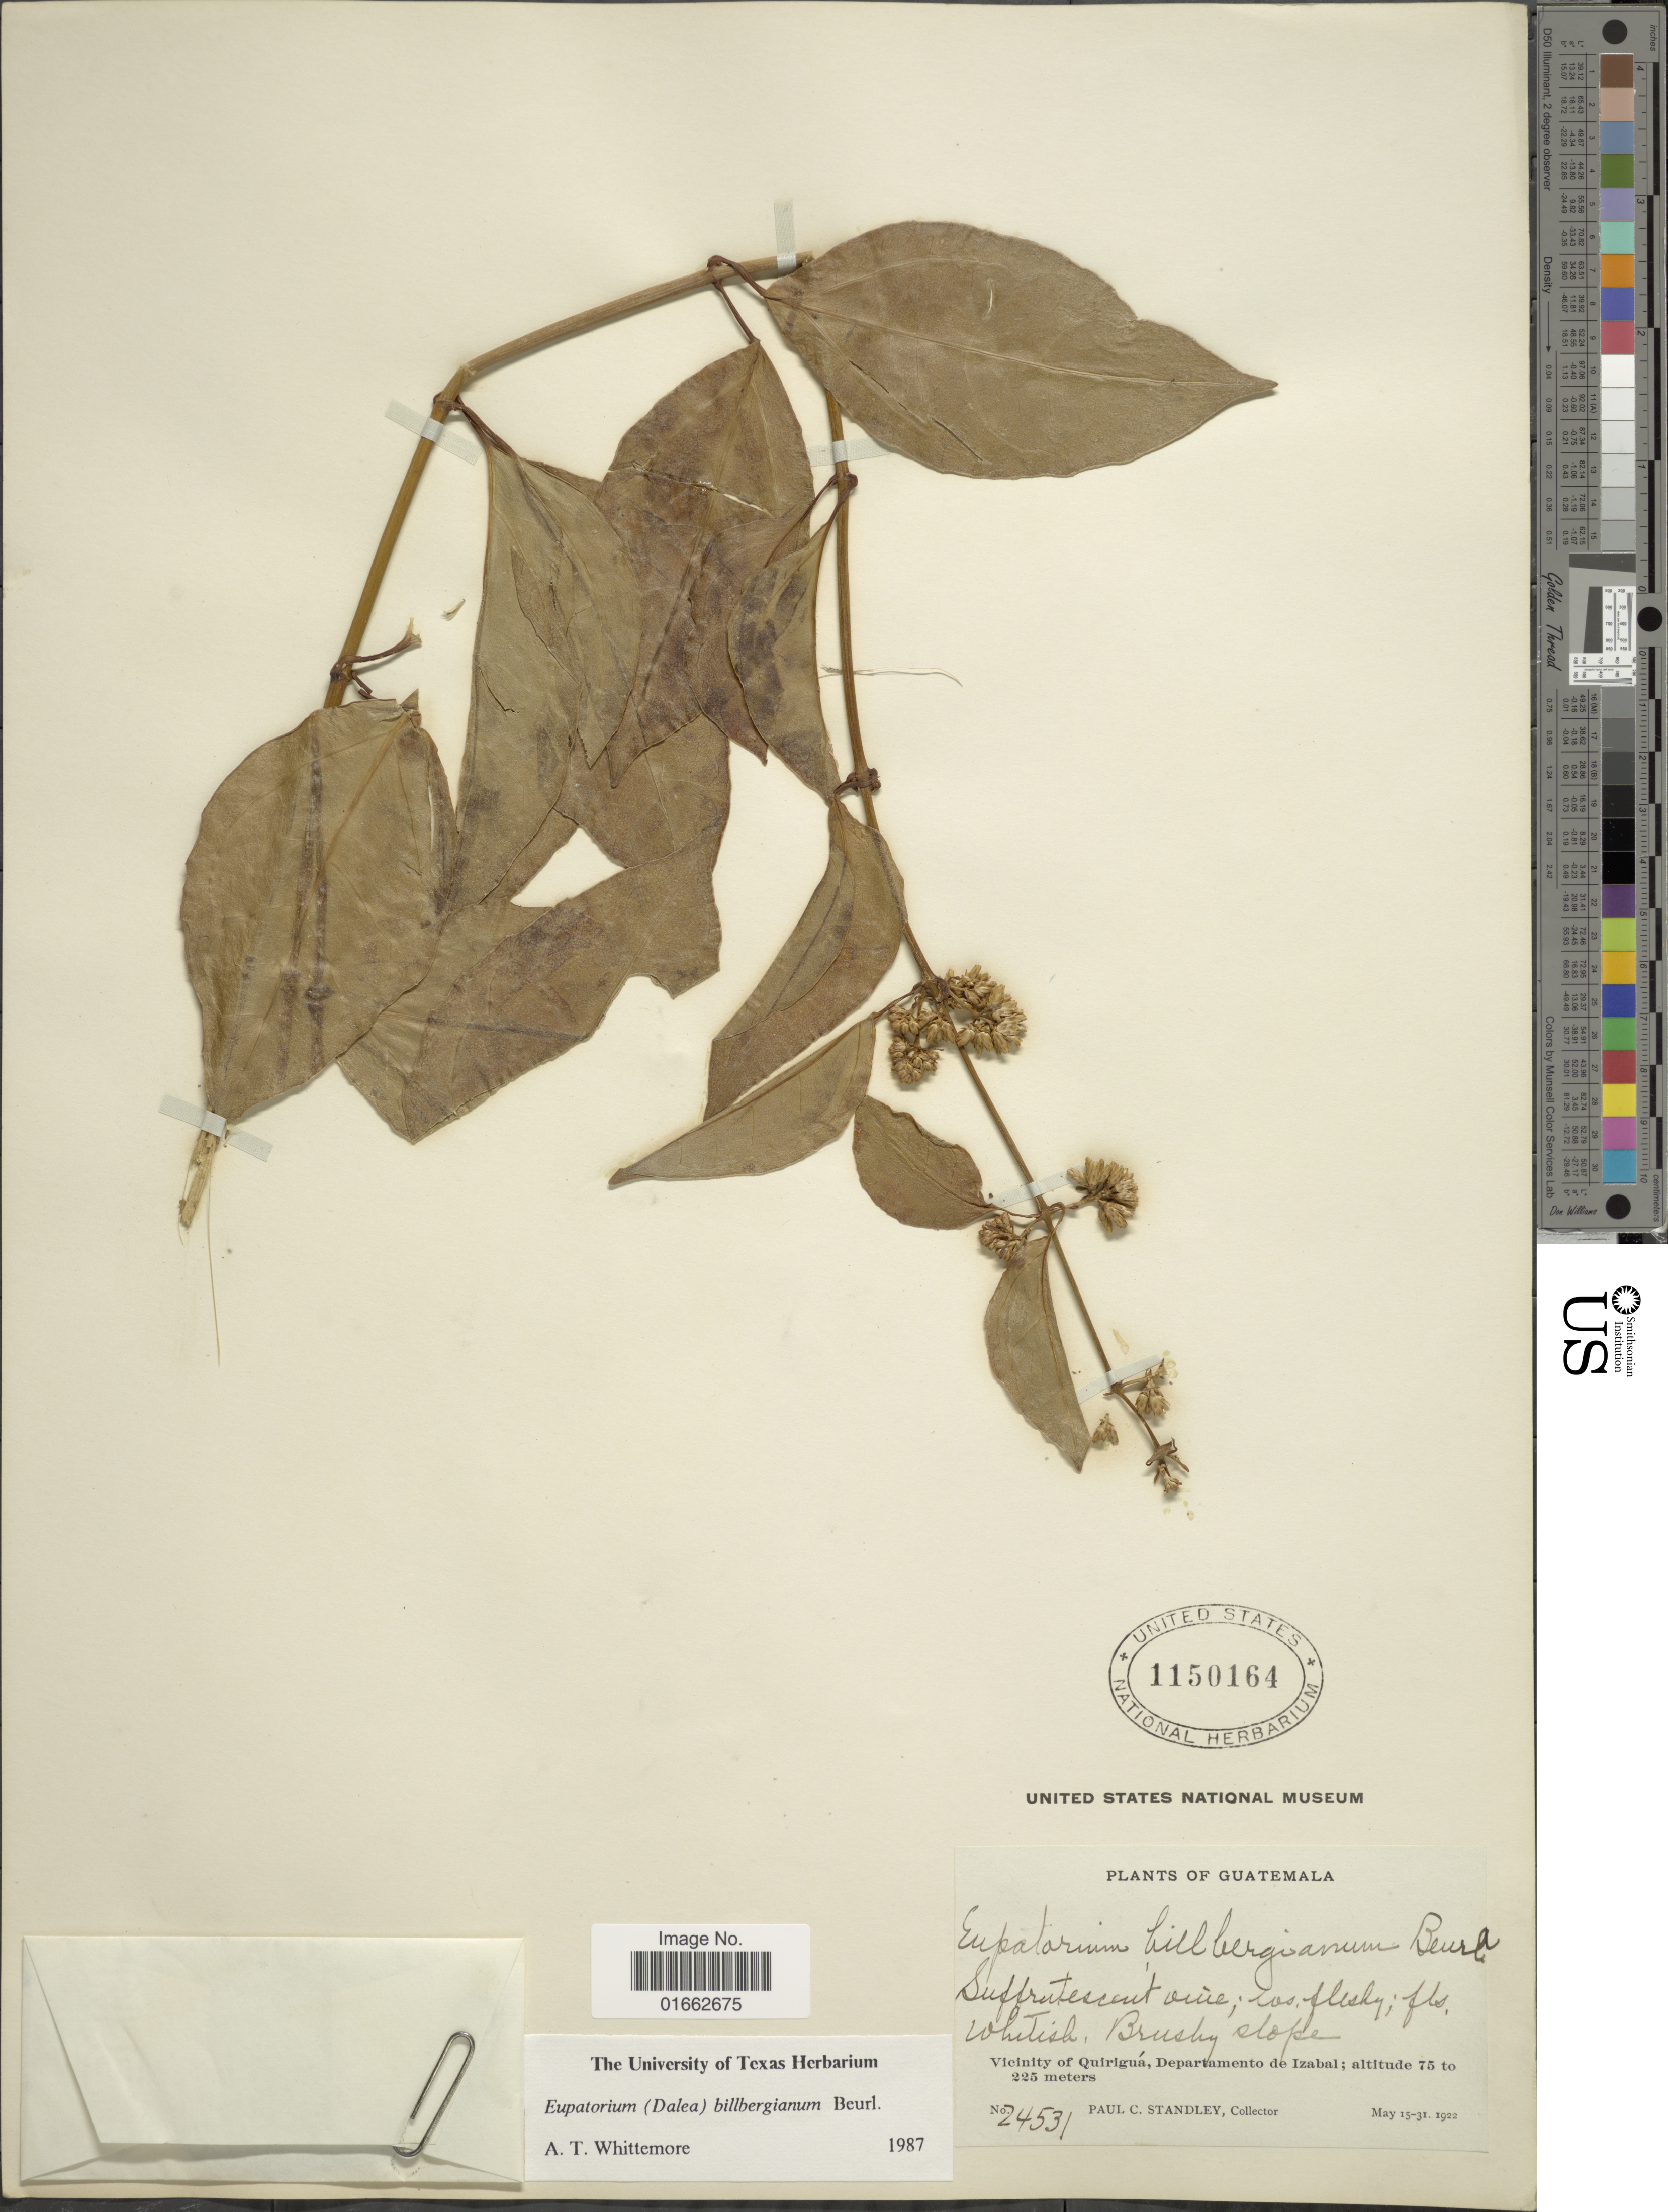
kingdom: Plantae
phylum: Tracheophyta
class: Magnoliopsida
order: Asterales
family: Asteraceae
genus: Critonia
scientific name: Critonia billbergiana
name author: (Beurl.) R.M. King & H. Rob.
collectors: P. C. Standley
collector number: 24531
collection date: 1922-05-15/1922-05-31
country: Guatemala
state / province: Izabal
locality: Vicinity of Quiriguá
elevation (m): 75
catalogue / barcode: US 1150164